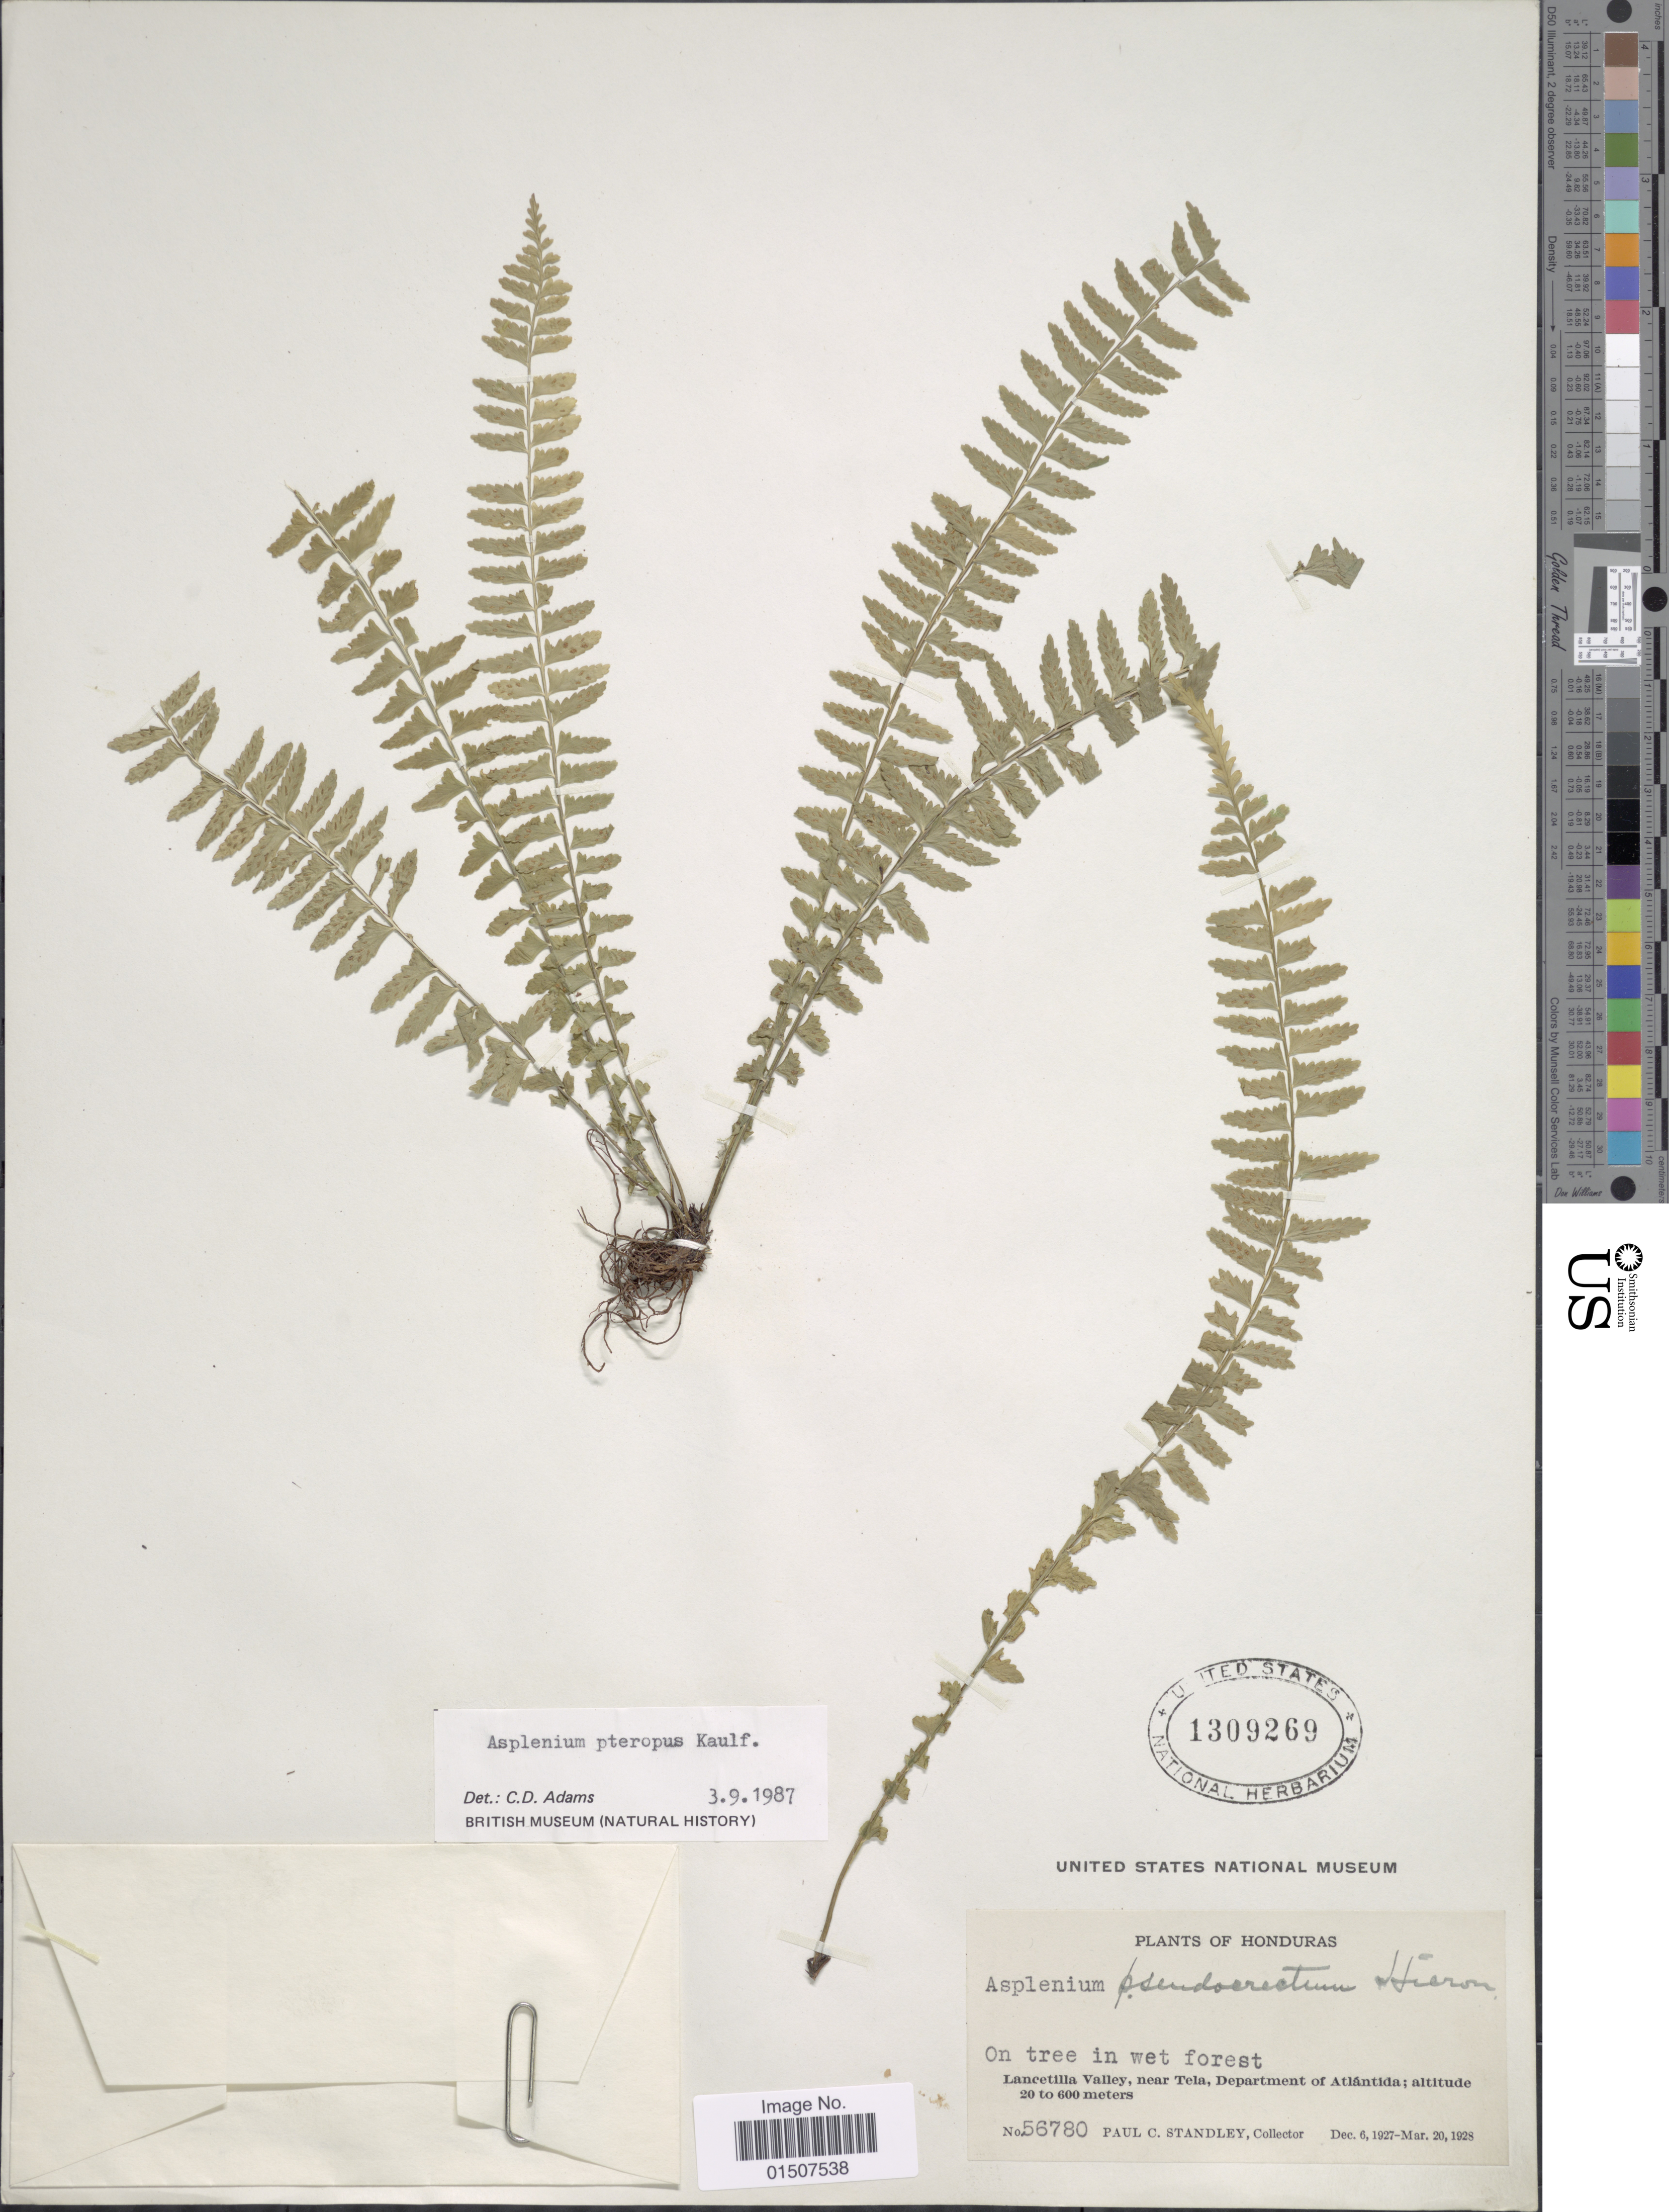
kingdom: Plantae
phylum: Tracheophyta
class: Polypodiopsida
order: Polypodiales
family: Aspleniaceae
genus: Asplenium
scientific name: Asplenium pteropus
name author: Kaulf.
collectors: P. C. Standley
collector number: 56780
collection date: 1927-12-06/1928-03-20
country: Honduras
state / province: Atlántida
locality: Lancetilla Valley, near tela, Department of atlantida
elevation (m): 20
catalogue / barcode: US 1309269